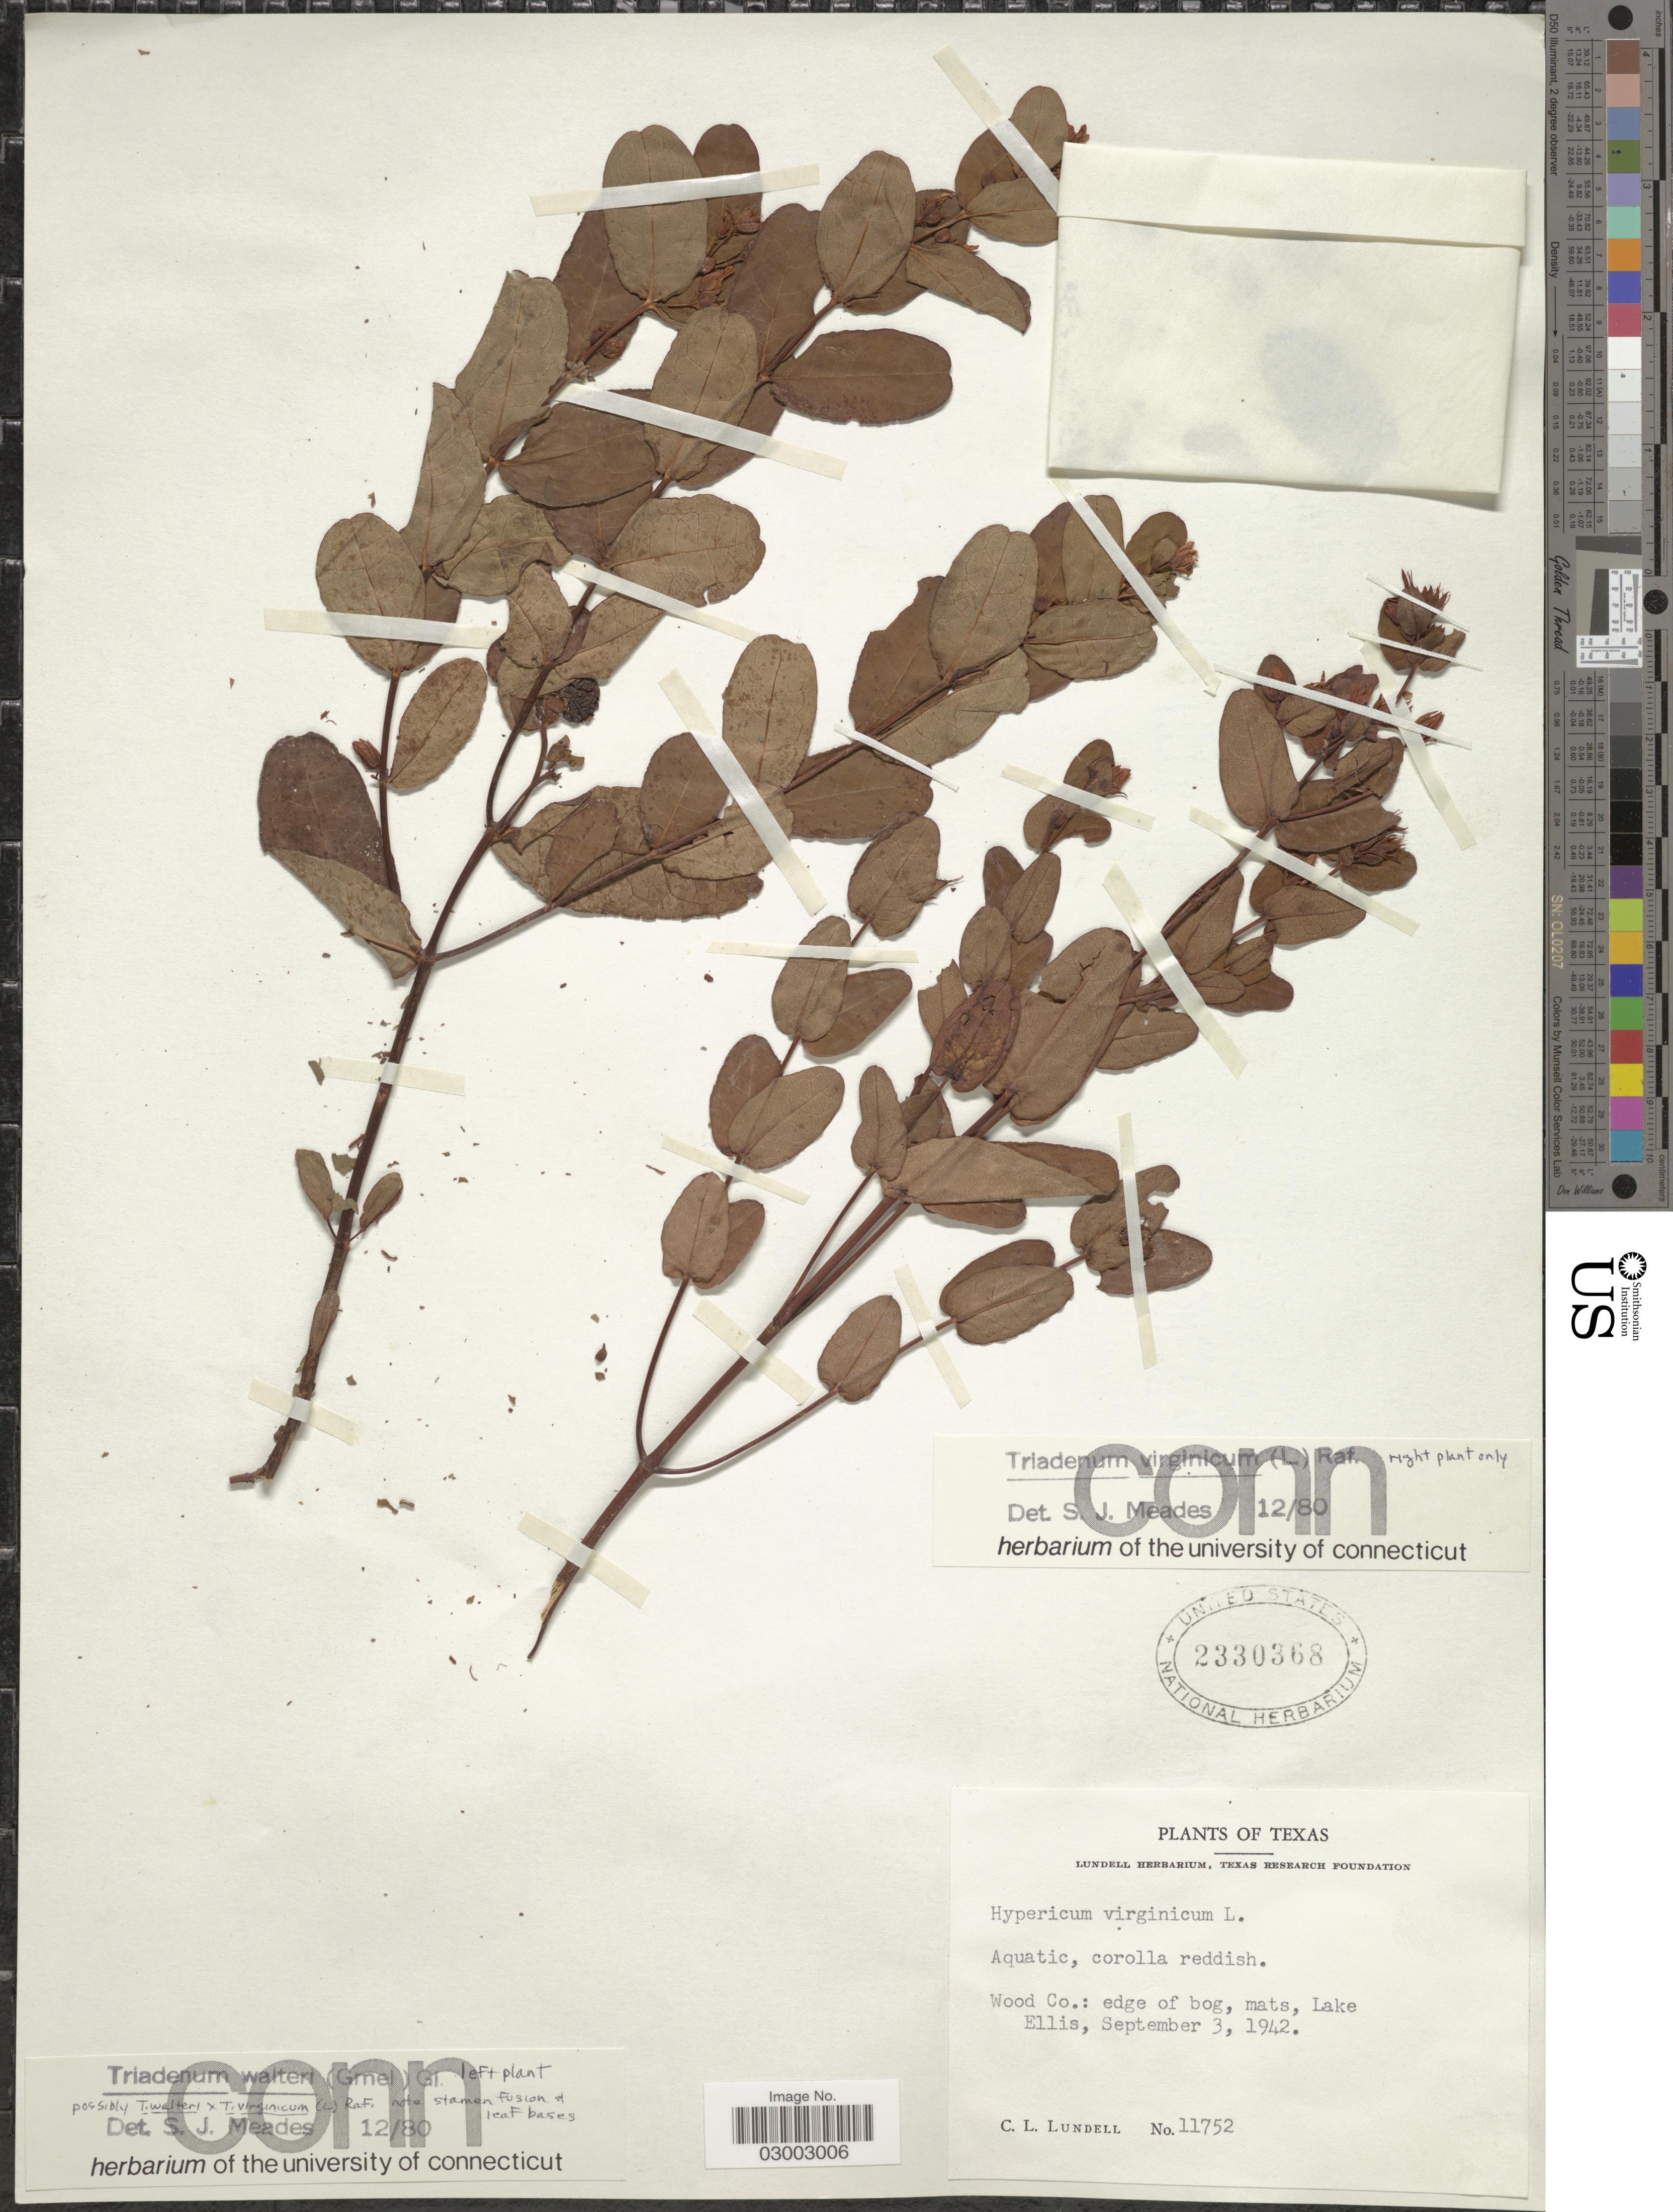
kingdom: Plantae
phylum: Tracheophyta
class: Magnoliopsida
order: Malpighiales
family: Hypericaceae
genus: Hypericum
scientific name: Hypericum walteri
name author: J.F. Gmel.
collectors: C. L. Lundell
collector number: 11752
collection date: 1942-09-03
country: United States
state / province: Texas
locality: Wood Co.: edge of bog, mats, Lake Ellis.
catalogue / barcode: US 2330368